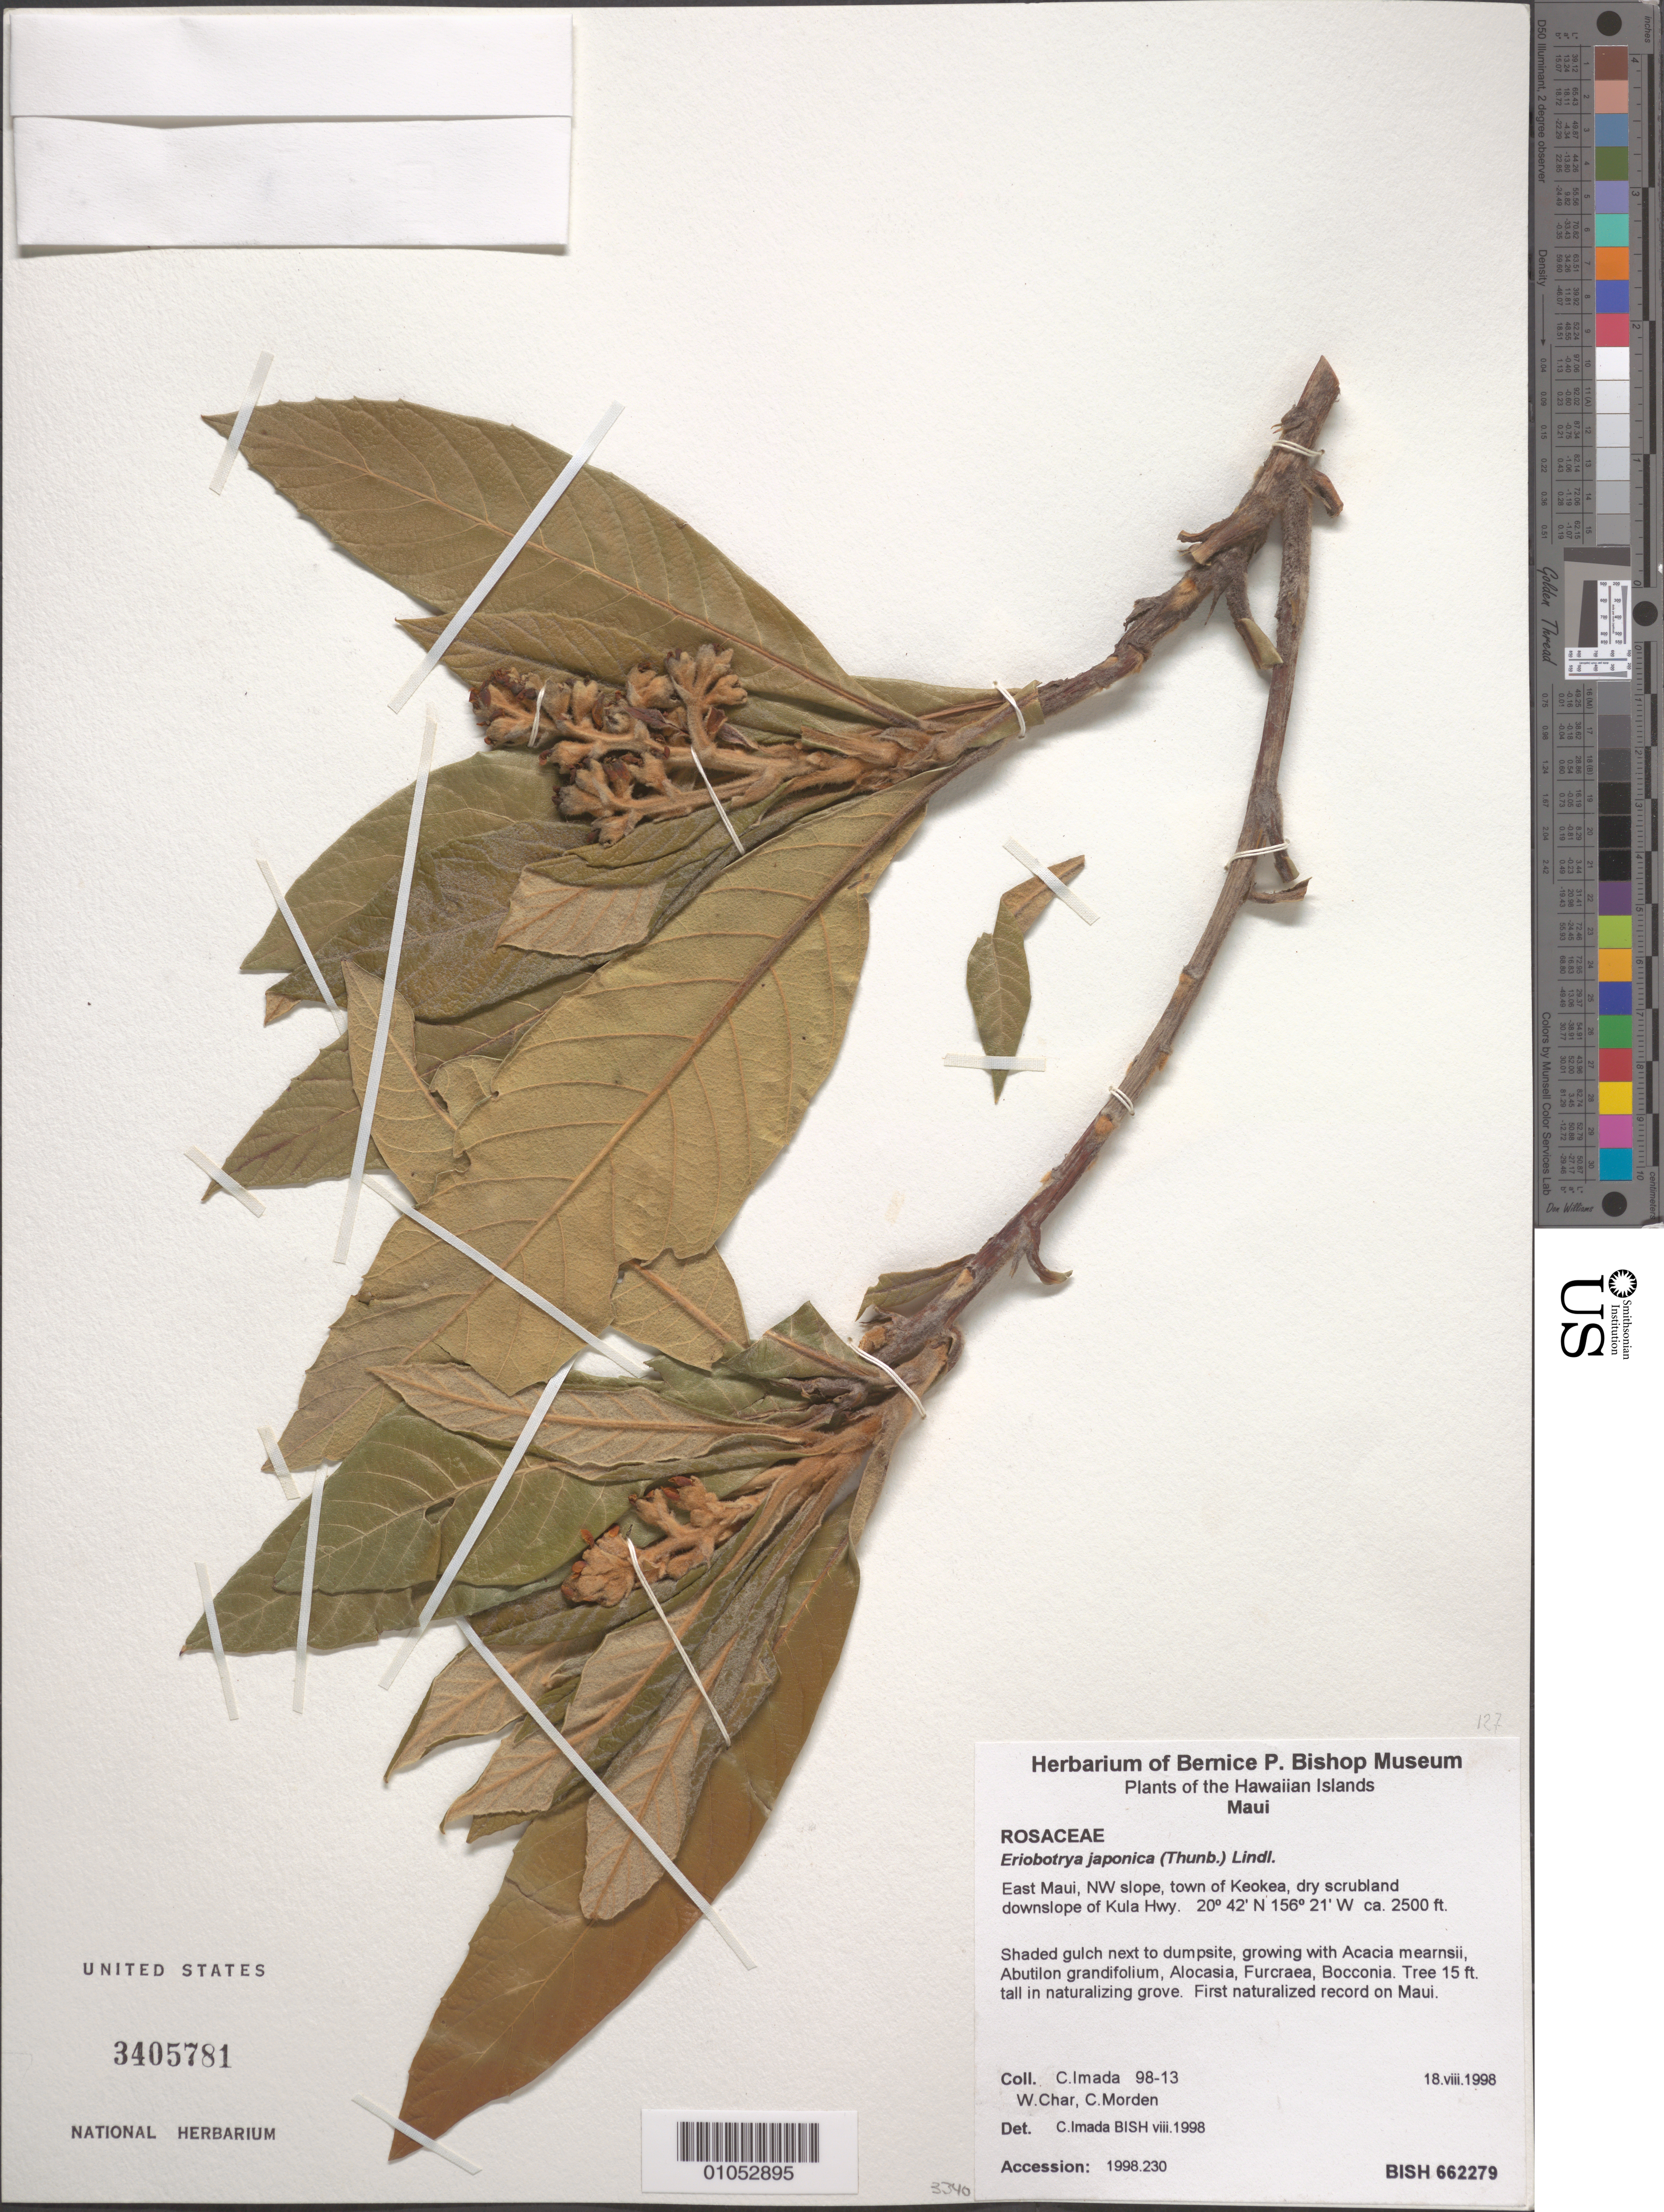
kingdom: Plantae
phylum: Tracheophyta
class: Magnoliopsida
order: Rosales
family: Rosaceae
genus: Rhaphiolepis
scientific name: Rhaphiolepis bibas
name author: (Lour.) Galasso & Banfi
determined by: Wagner, W. L., (BOT), Smithsonian Institution - National Museum of Natural History (UNITED STATES)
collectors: C. Imada, W. Char & C. Modern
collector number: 98-13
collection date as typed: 18 Aug 1998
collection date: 1998-08-18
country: United States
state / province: Hawaii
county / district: Maui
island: Maui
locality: East Maui, NW slope, town of Keokea, dry scrubland downslope of Kula Hwy.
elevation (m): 762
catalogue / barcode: US 3405781